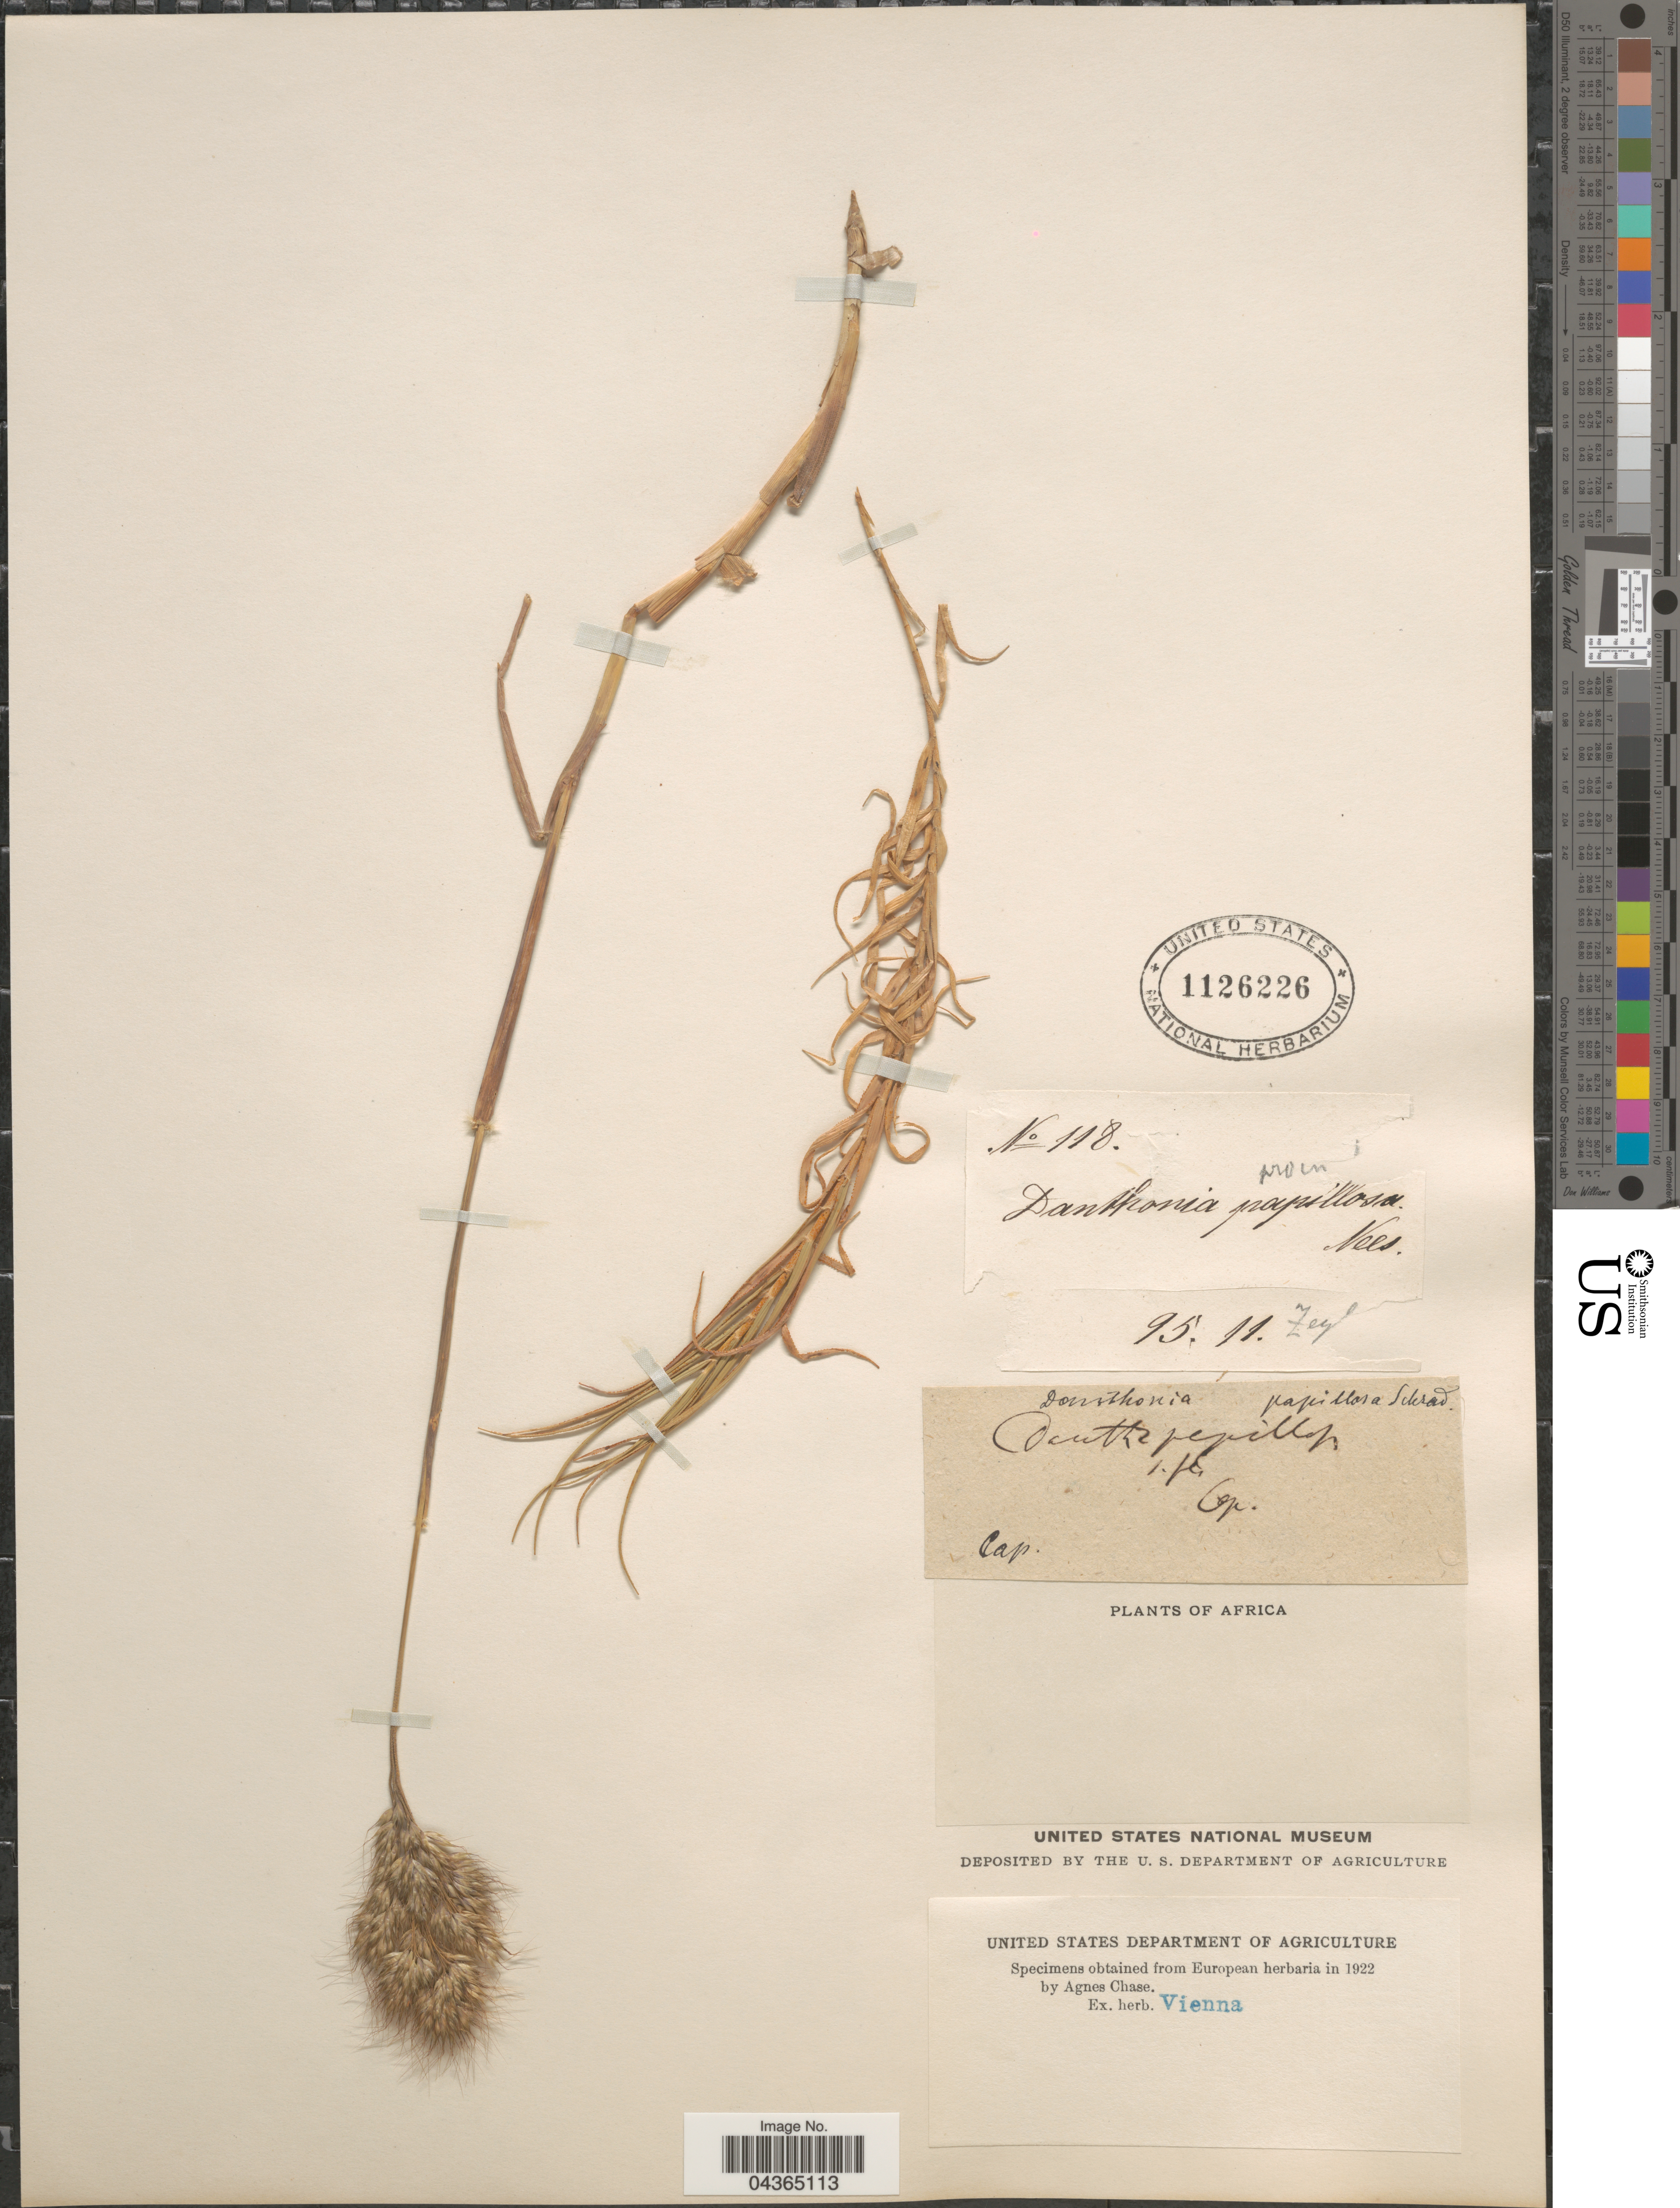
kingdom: Plantae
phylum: Tracheophyta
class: Liliopsida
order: Poales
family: Poaceae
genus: Pentameris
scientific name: Pentameris pallida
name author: (Thunb.) Galley & H.P. Linder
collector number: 118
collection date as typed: Transcribed d/m/y: /11/95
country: South Africa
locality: Africa. Cap [unsure placement]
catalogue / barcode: US 1126226